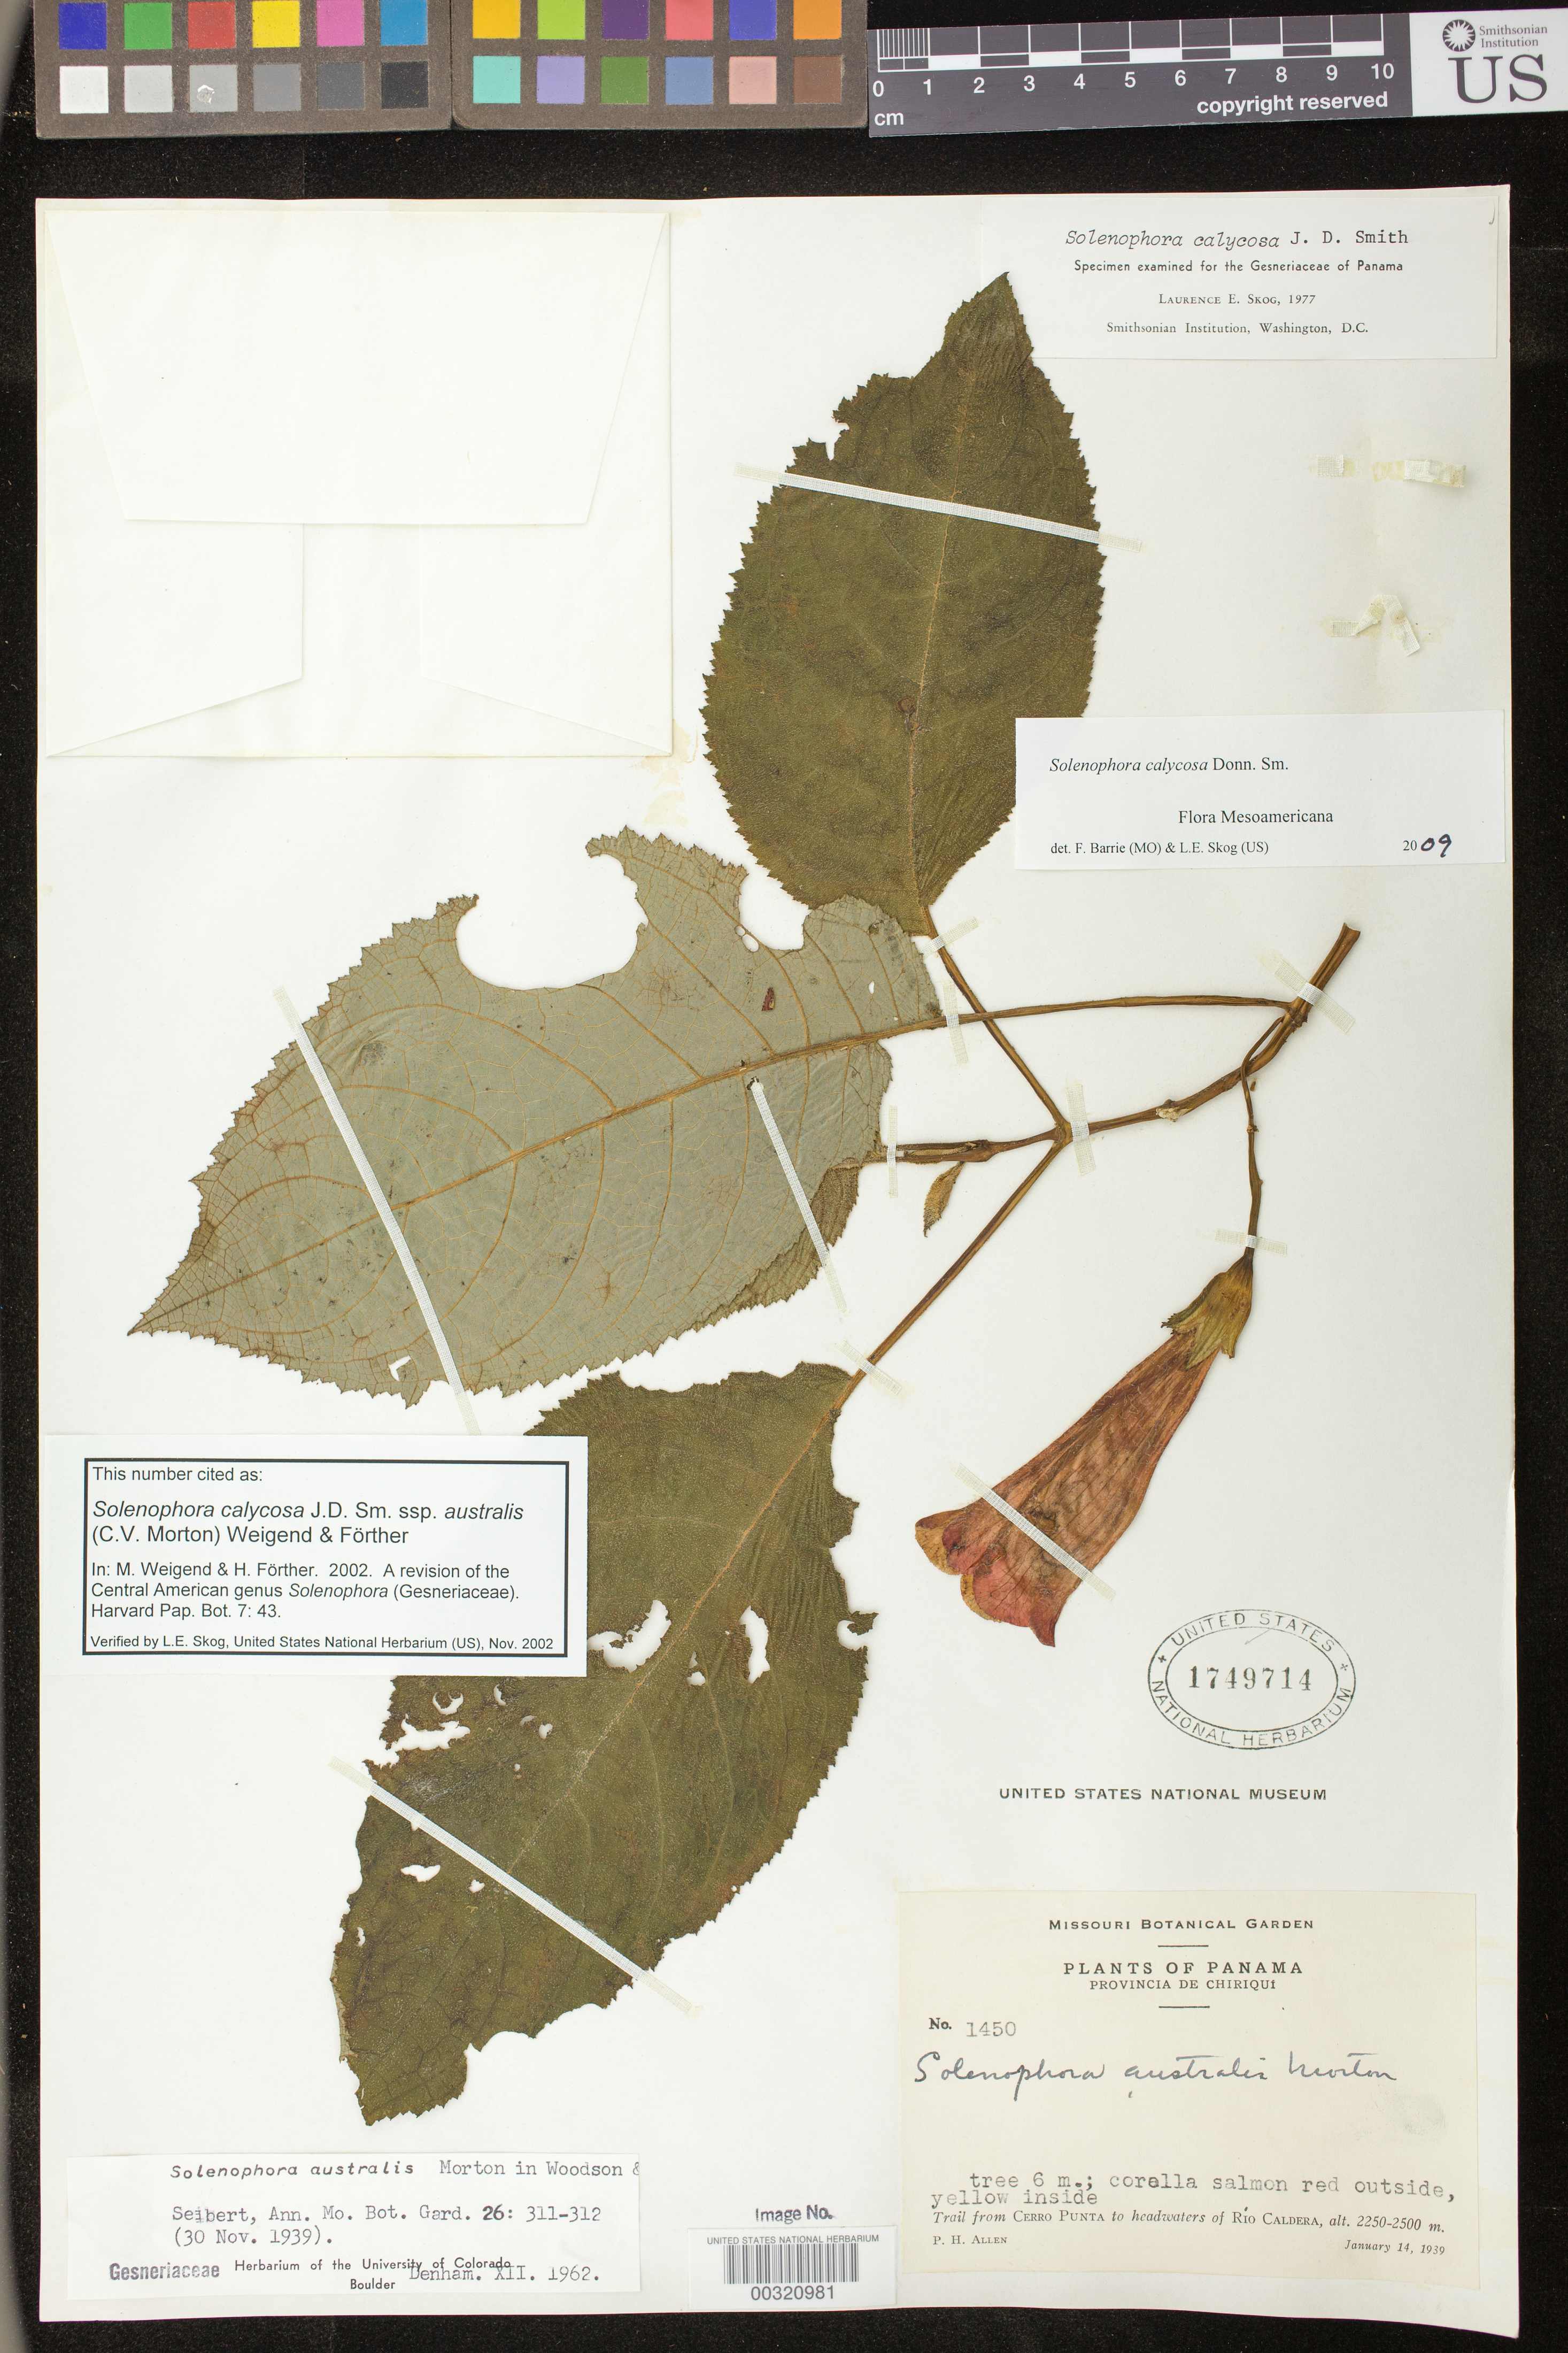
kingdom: Plantae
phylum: Tracheophyta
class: Magnoliopsida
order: Lamiales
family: Gesneriaceae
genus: Solenophora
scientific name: Solenophora calycosa subsp. australis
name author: (C.V. Morton) Weigend & Förther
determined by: Weigend; Förther, Harald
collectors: P. H. Allen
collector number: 1450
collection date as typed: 14 Jan 1939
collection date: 1939-01-14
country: Panama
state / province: Chiriquí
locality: Trail from Cerro Punta to headwaters of Rio Caldera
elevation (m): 2250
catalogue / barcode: US 1749714